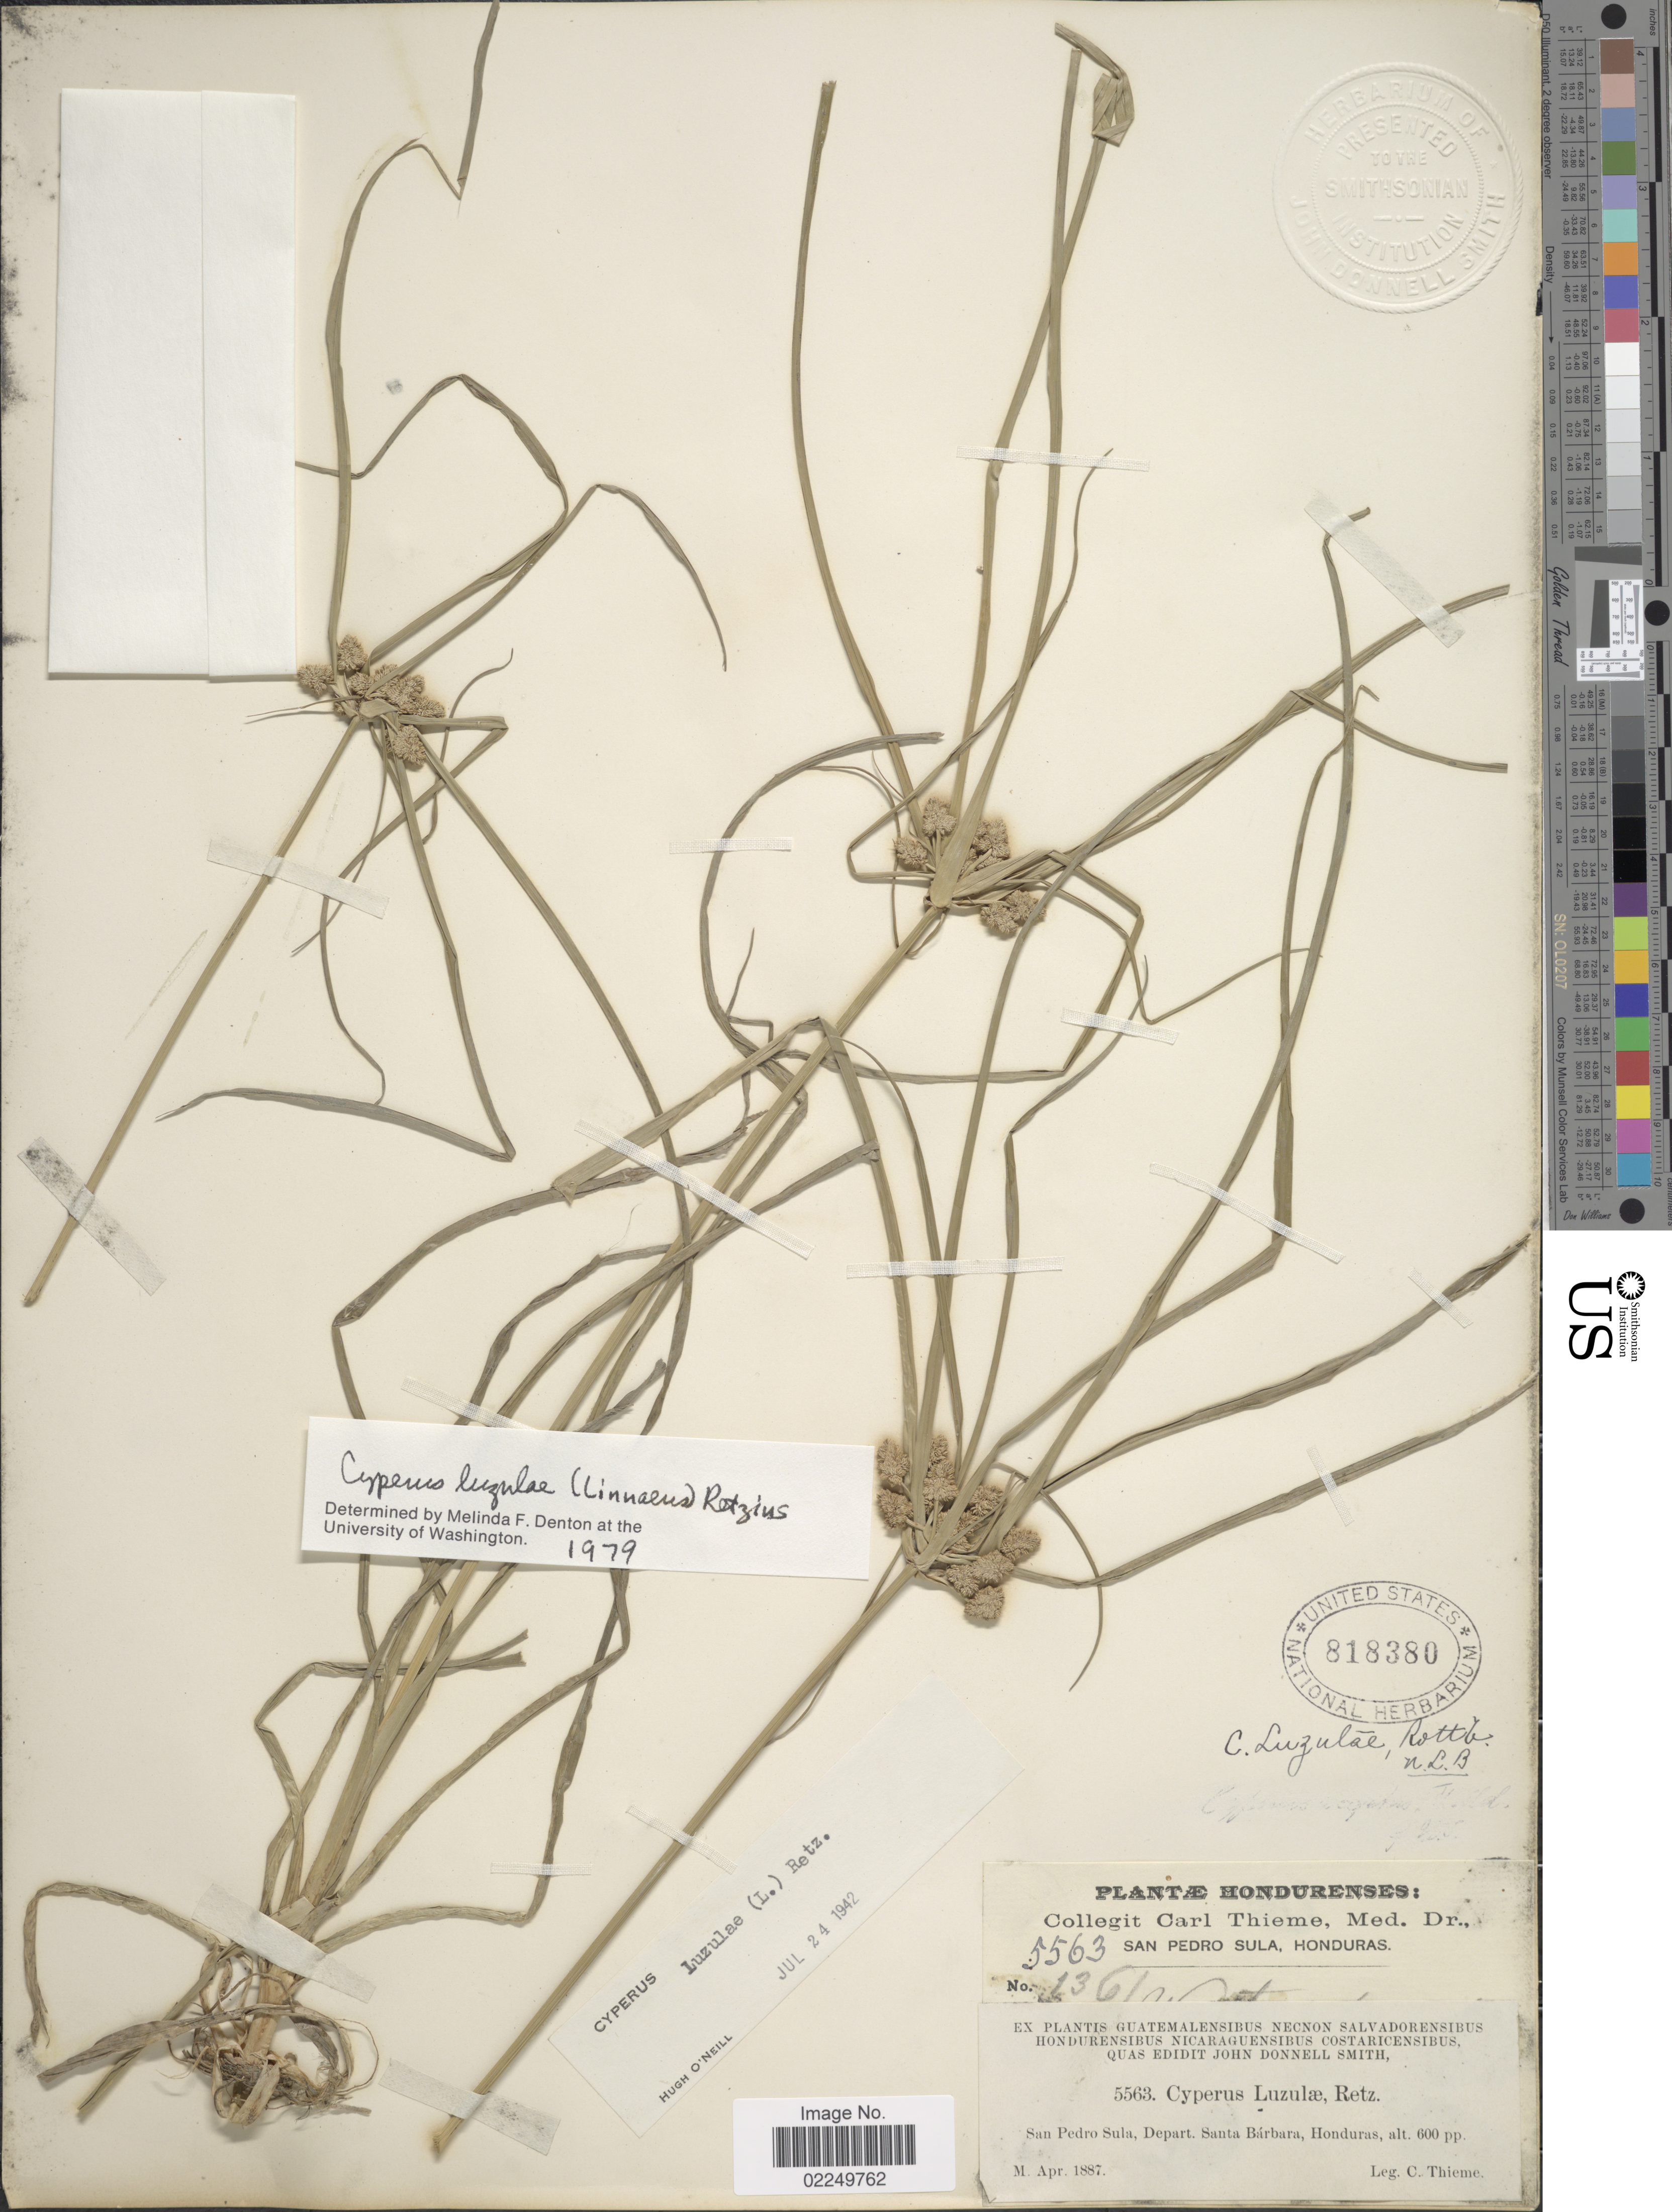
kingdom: Plantae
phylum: Tracheophyta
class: Liliopsida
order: Poales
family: Cyperaceae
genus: Cyperus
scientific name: Cyperus luzulae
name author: (L.) Rottb. ex Retz.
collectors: C. Thieme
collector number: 5563/136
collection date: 1887-04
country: Honduras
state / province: Santa Bárbara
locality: San Pedro Sula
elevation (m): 183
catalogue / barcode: US 818380